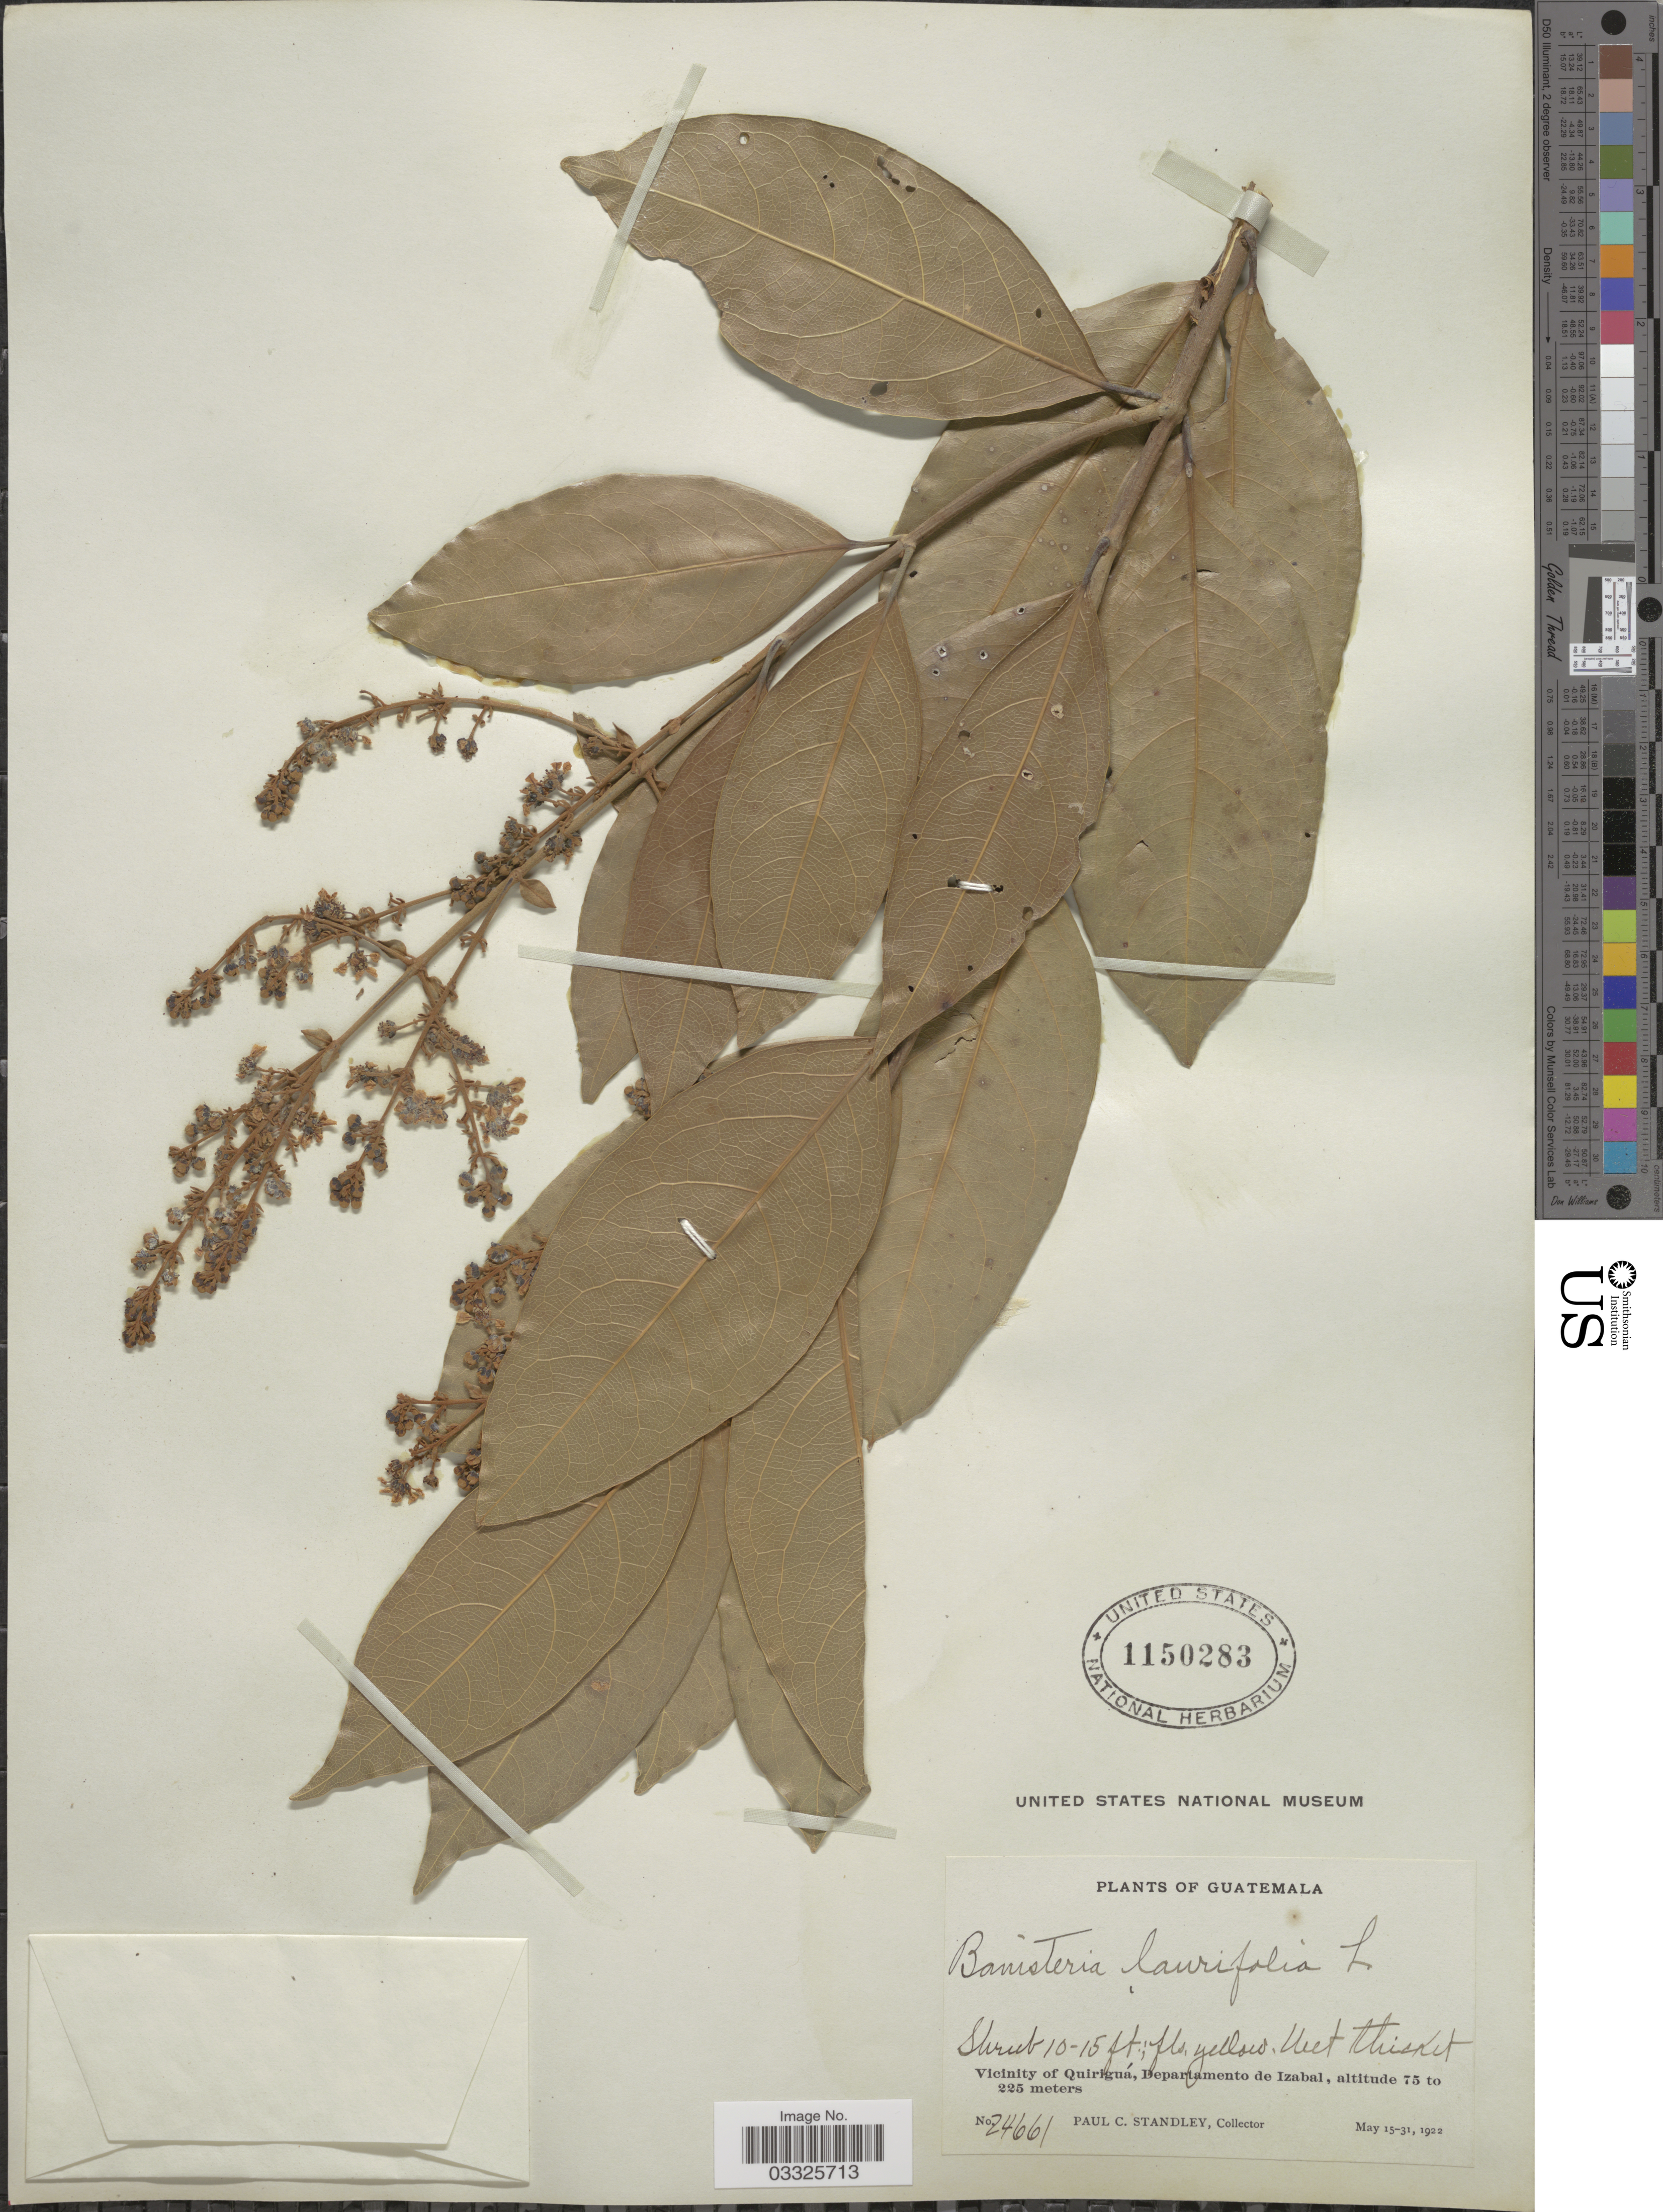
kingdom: Plantae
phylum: Tracheophyta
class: Magnoliopsida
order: Malpighiales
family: Malpighiaceae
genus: Heteropterys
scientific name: Heteropterys laurifolia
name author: (L.) A. Juss.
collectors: P. C. Standley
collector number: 24661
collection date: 1922-05-15/1922-05-31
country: Guatemala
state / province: Izabal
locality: Vicinity of Quiriguá, Departamento de Izabal.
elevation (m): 75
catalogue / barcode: US 1150283